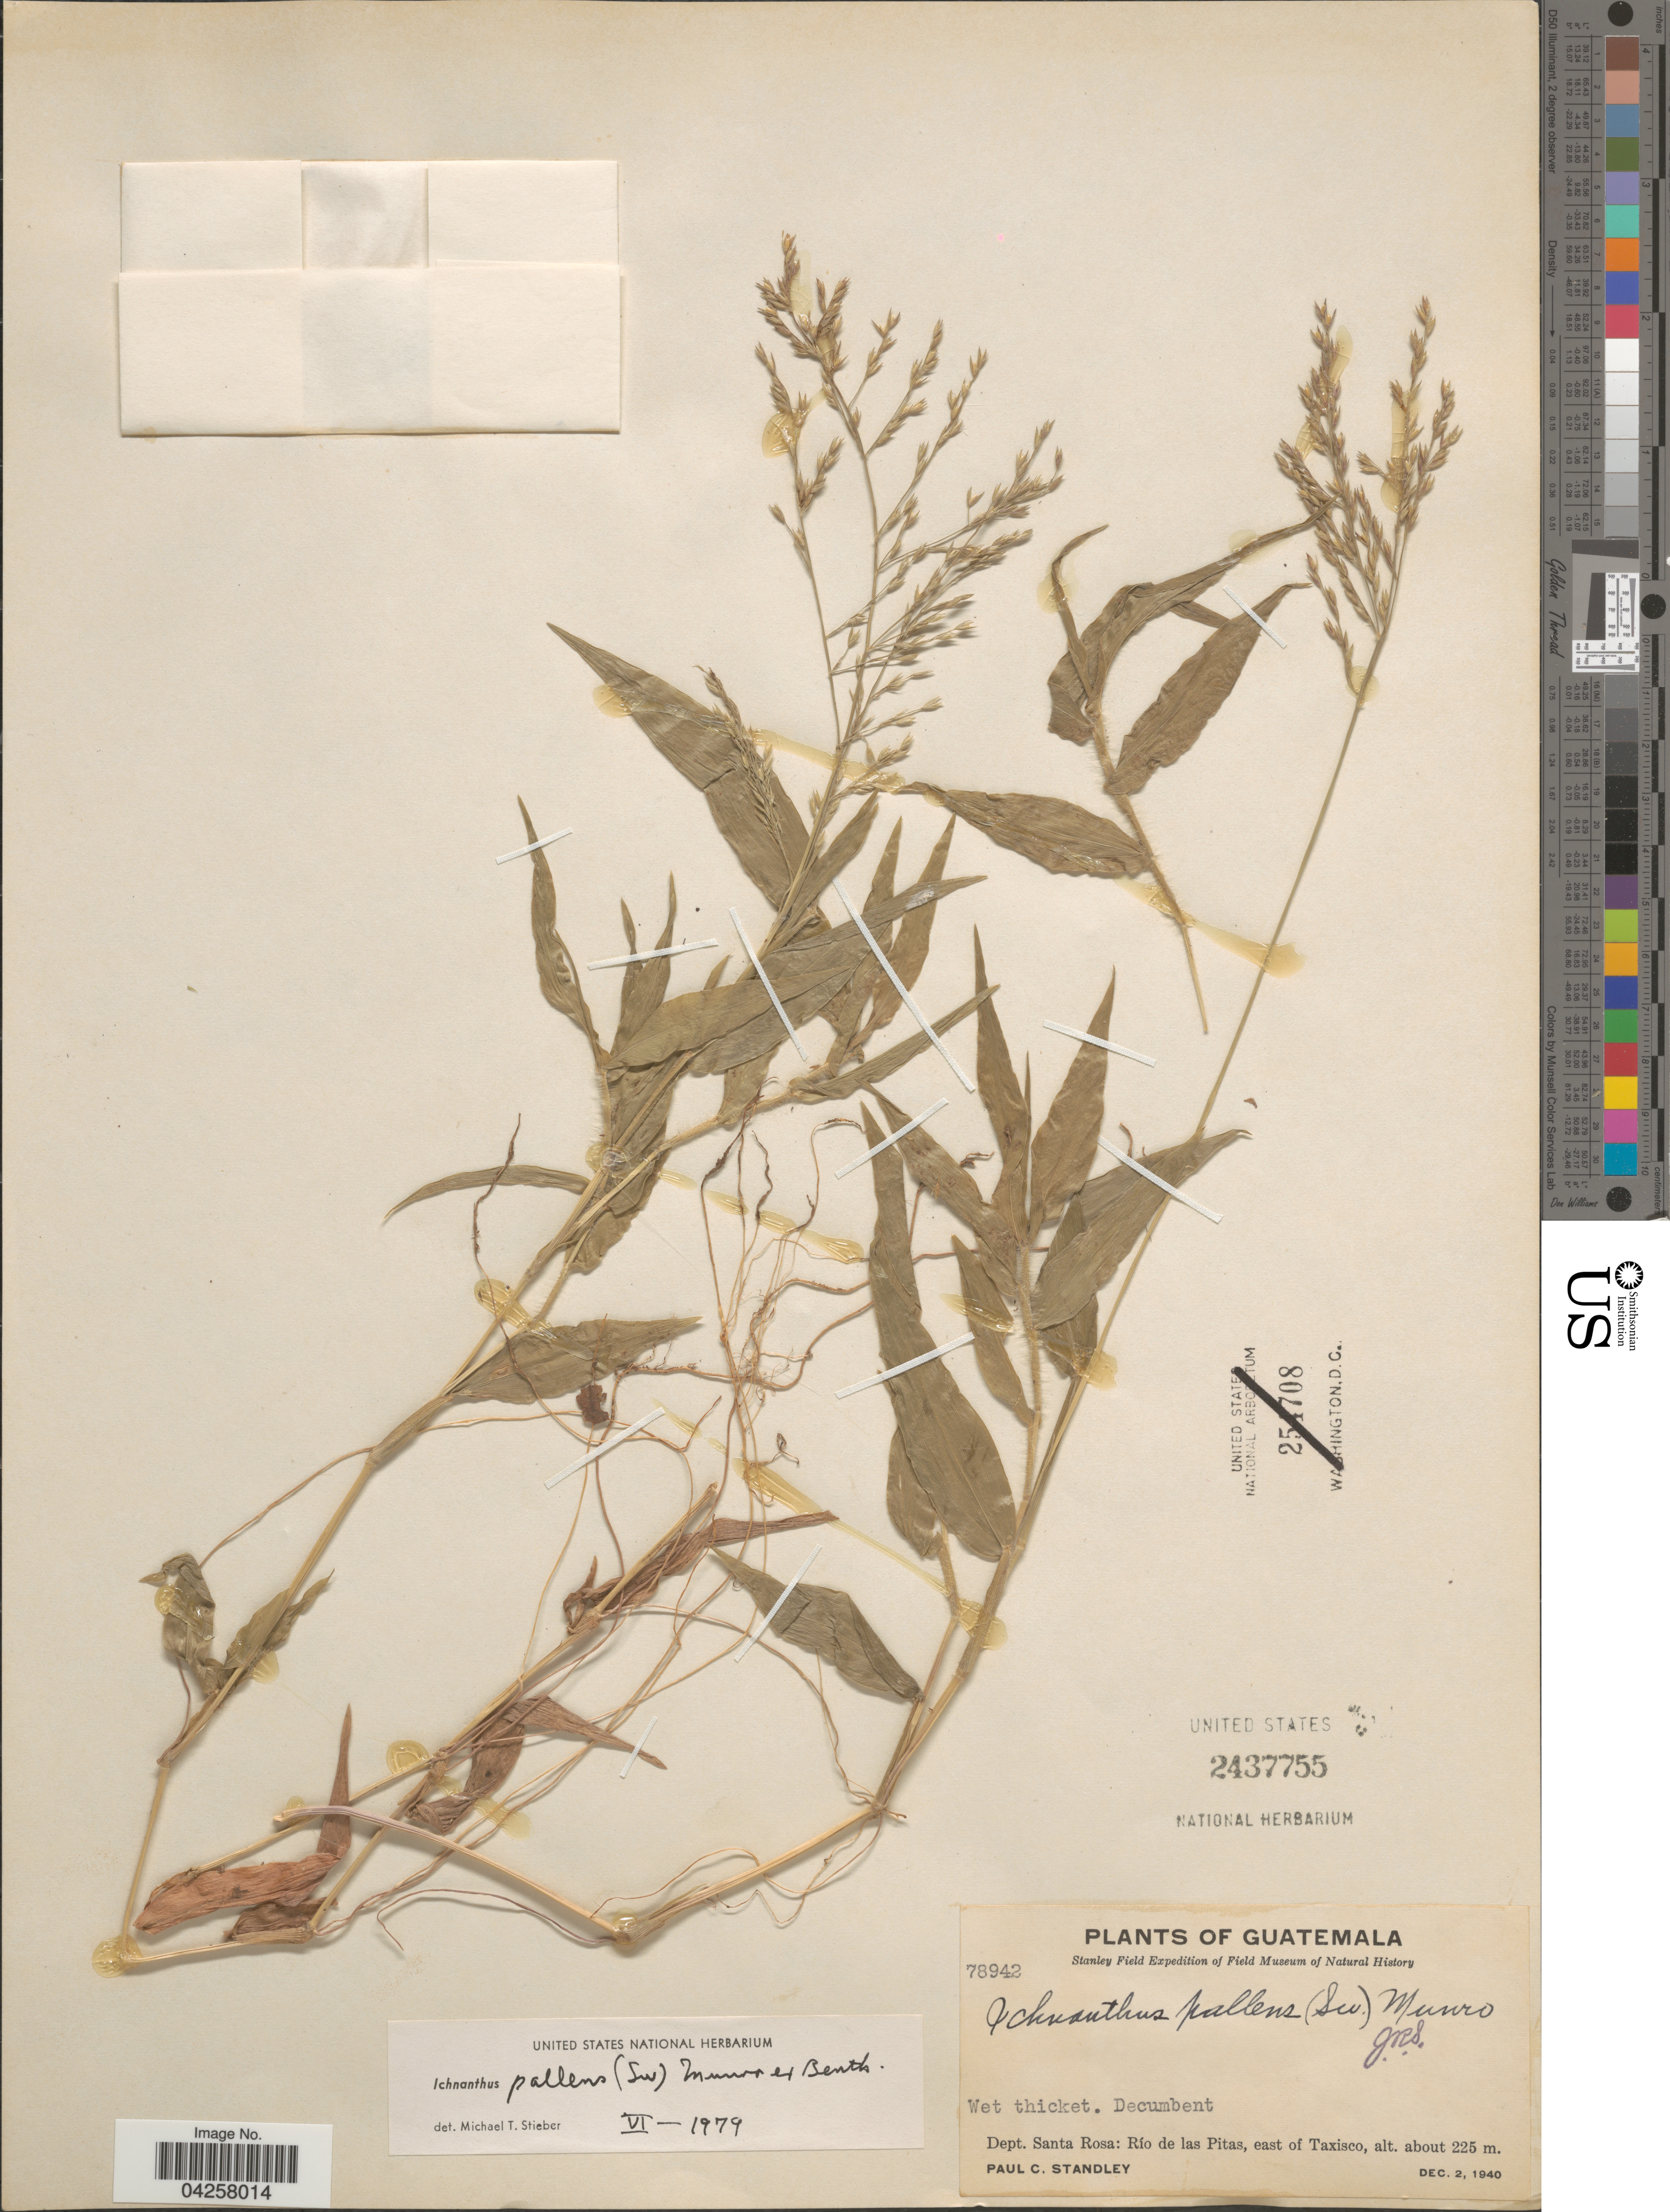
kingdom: Plantae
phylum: Tracheophyta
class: Liliopsida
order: Poales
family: Poaceae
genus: Ichnanthus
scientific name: Ichnanthus pallens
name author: (Sw.) Munro ex Benth.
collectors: P. C. Standley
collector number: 78942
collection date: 1940-12-02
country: Guatemala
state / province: Santa Rosa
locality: Stanley Field Expedition. Dept. Santa Rosa: Río de las Pitas, east of Taxisco.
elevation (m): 225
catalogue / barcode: US 2437755